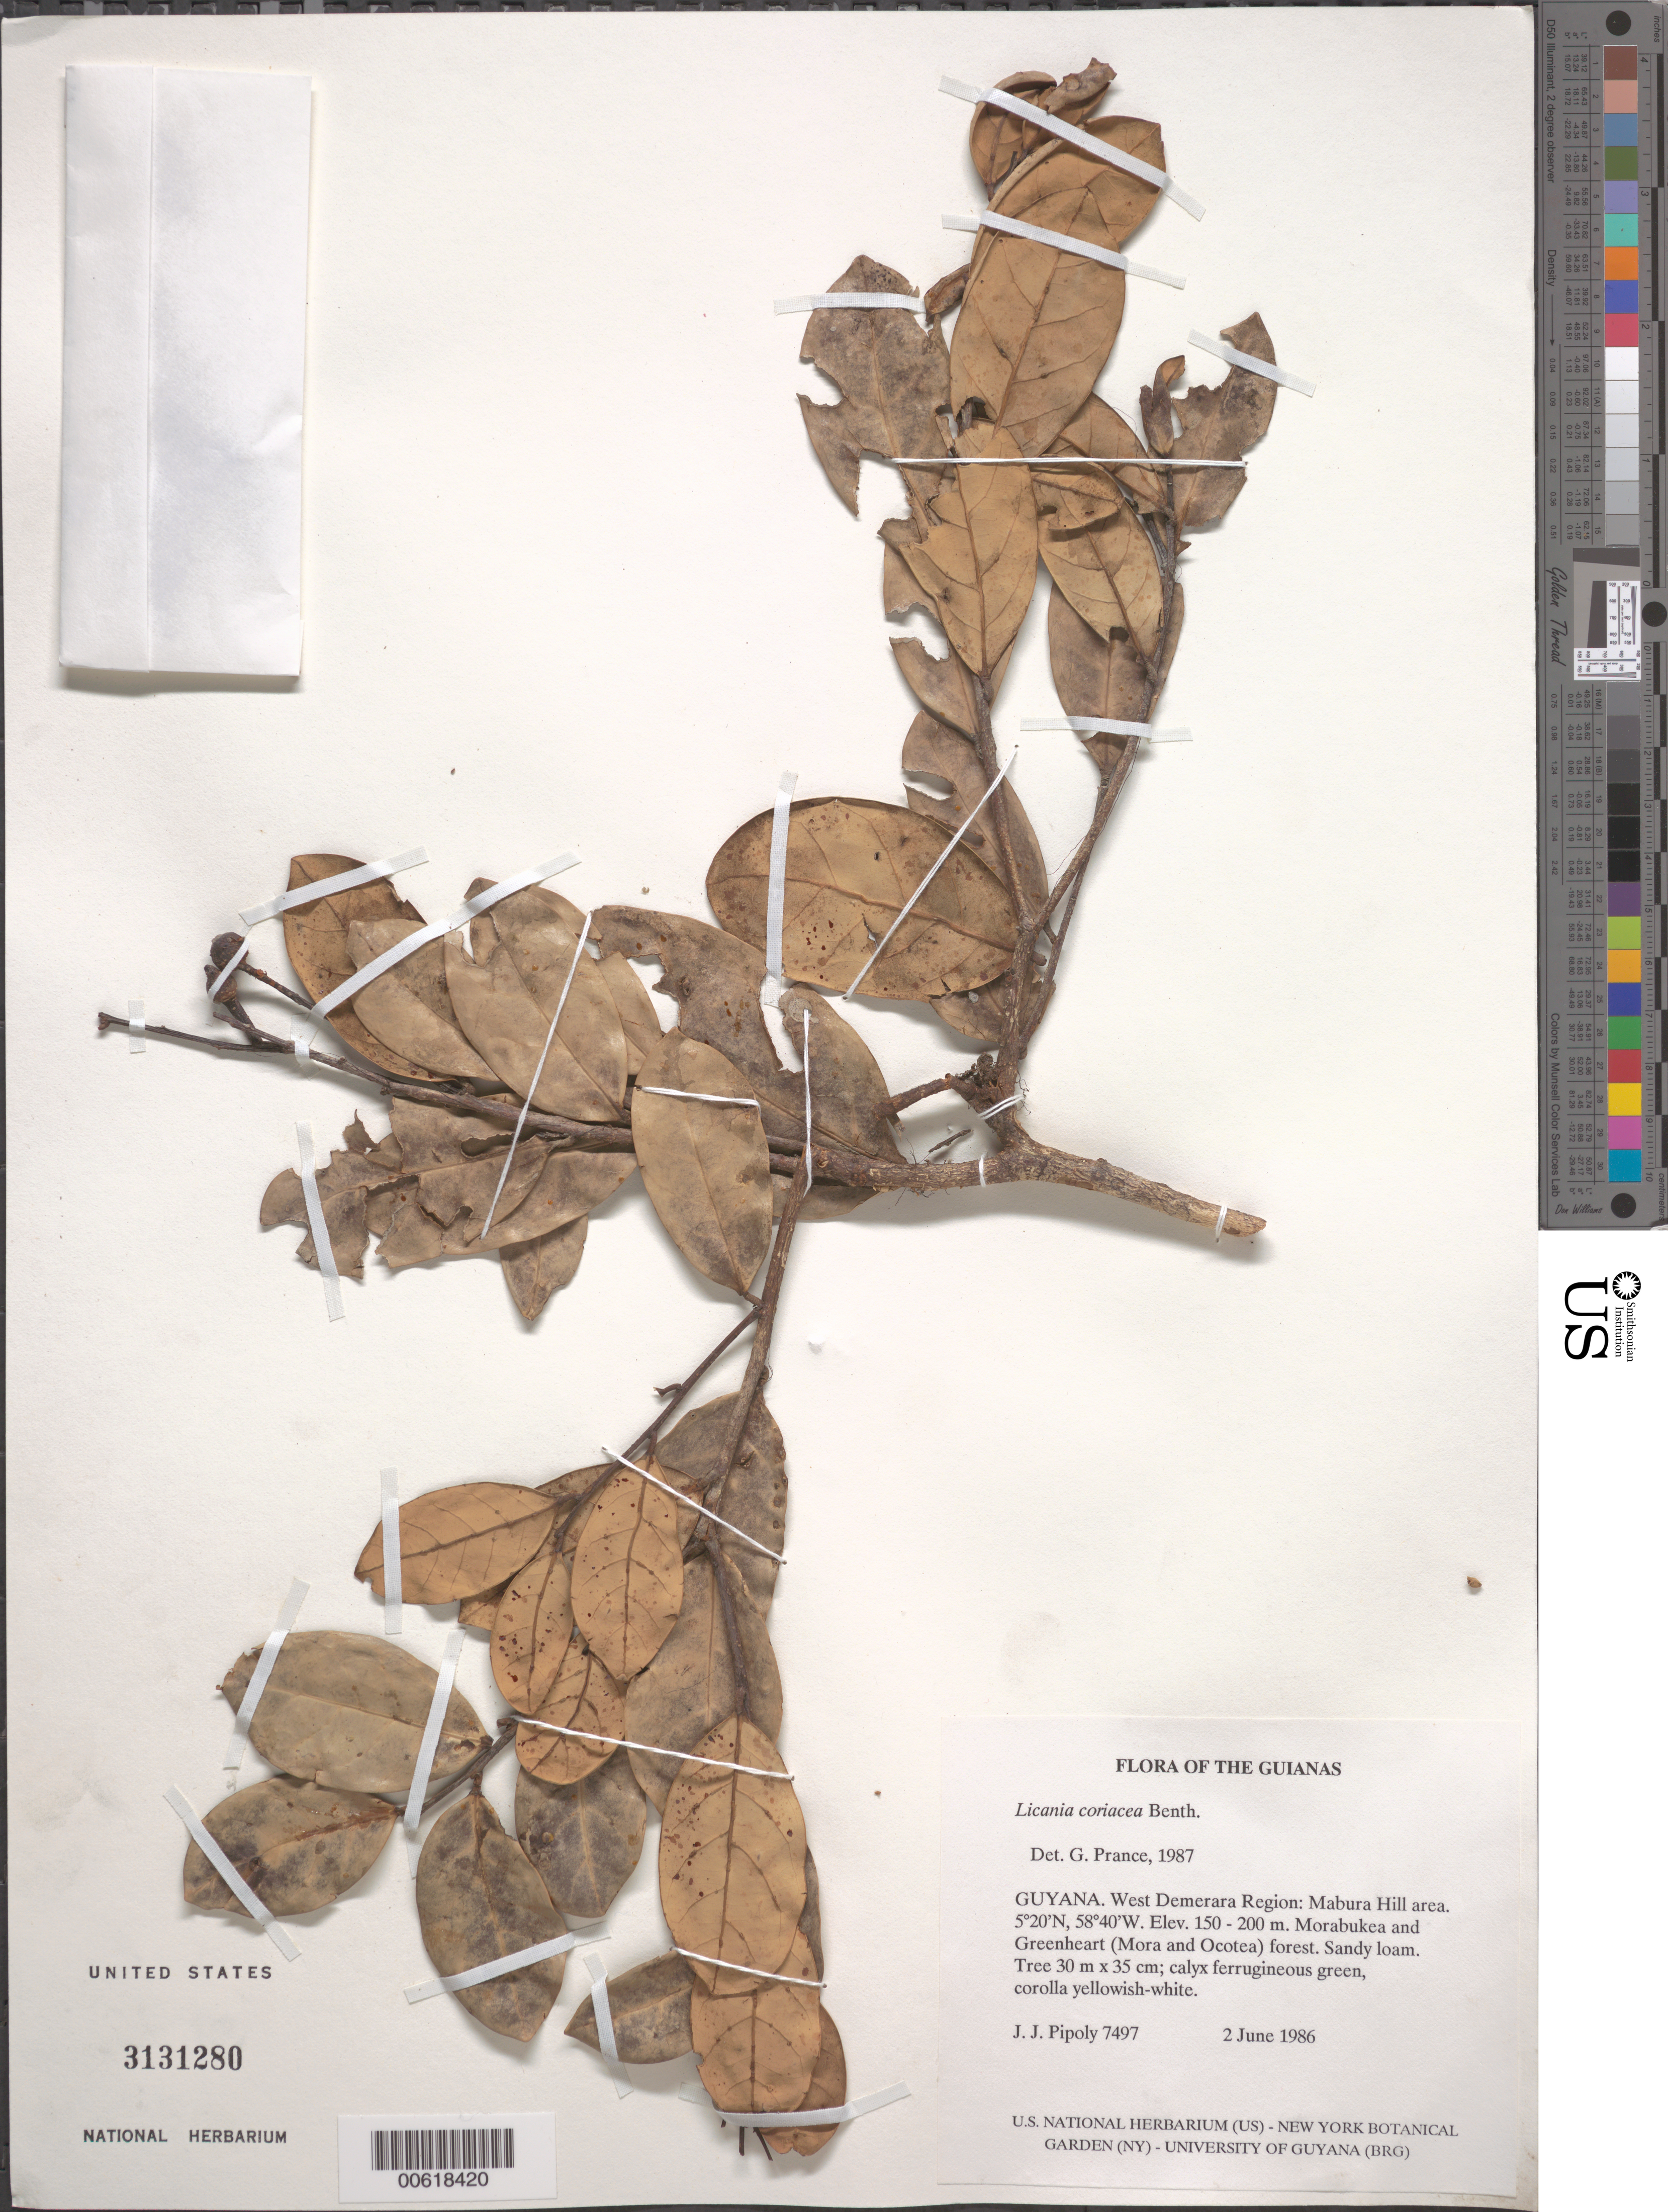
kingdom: Plantae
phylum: Tracheophyta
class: Magnoliopsida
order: Malpighiales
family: Chrysobalanaceae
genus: Licania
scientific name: Licania coriacea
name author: Benth.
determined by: Prance, G. T.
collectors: J. J. Pipoly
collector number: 7497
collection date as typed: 2 June 1986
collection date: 1986-06-02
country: Guyana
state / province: U. Demerara-Berbice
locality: Mabura Hill area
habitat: Morabukea and Greenheart (Mora and Ocotea) forest. Sandy loam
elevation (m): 50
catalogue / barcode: US 3131280